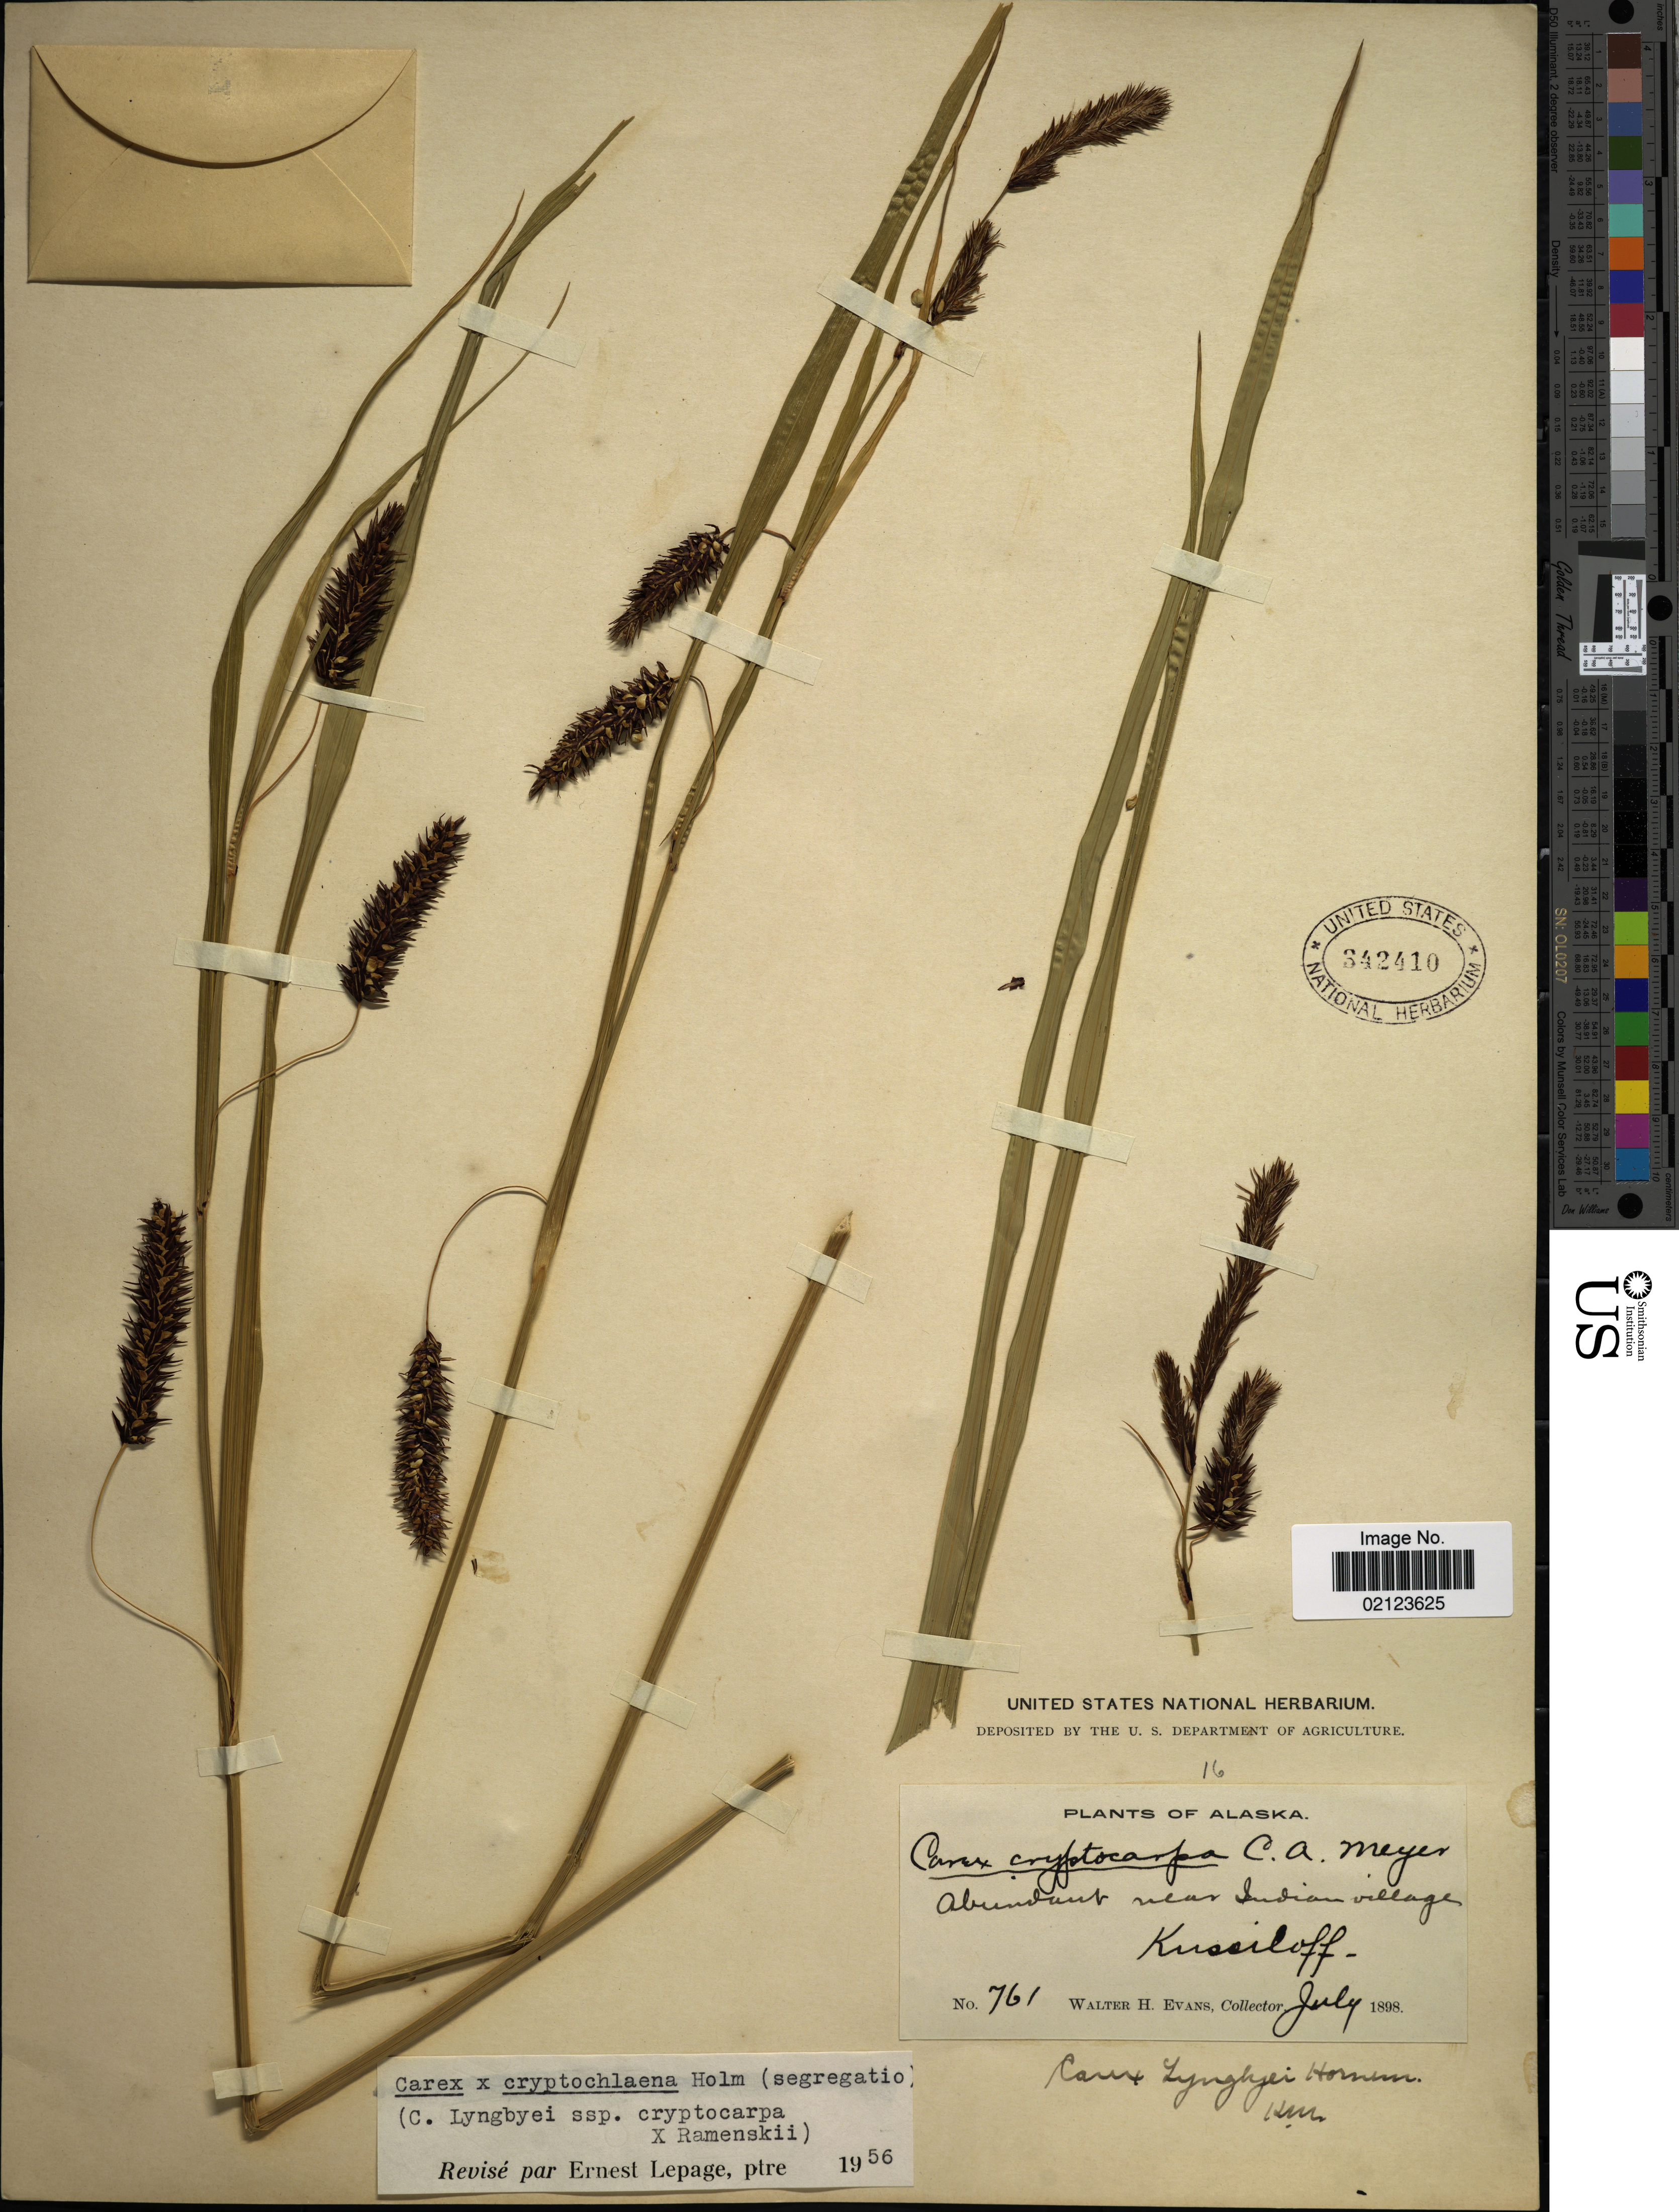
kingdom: Plantae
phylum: Tracheophyta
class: Liliopsida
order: Poales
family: Cyperaceae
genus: Carex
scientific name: Carex lyngbyei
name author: Hornem.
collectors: W. H. Evans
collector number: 761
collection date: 1898-07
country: United States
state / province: Alaska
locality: Kussiloff, Near Indian Village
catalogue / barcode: US 342410